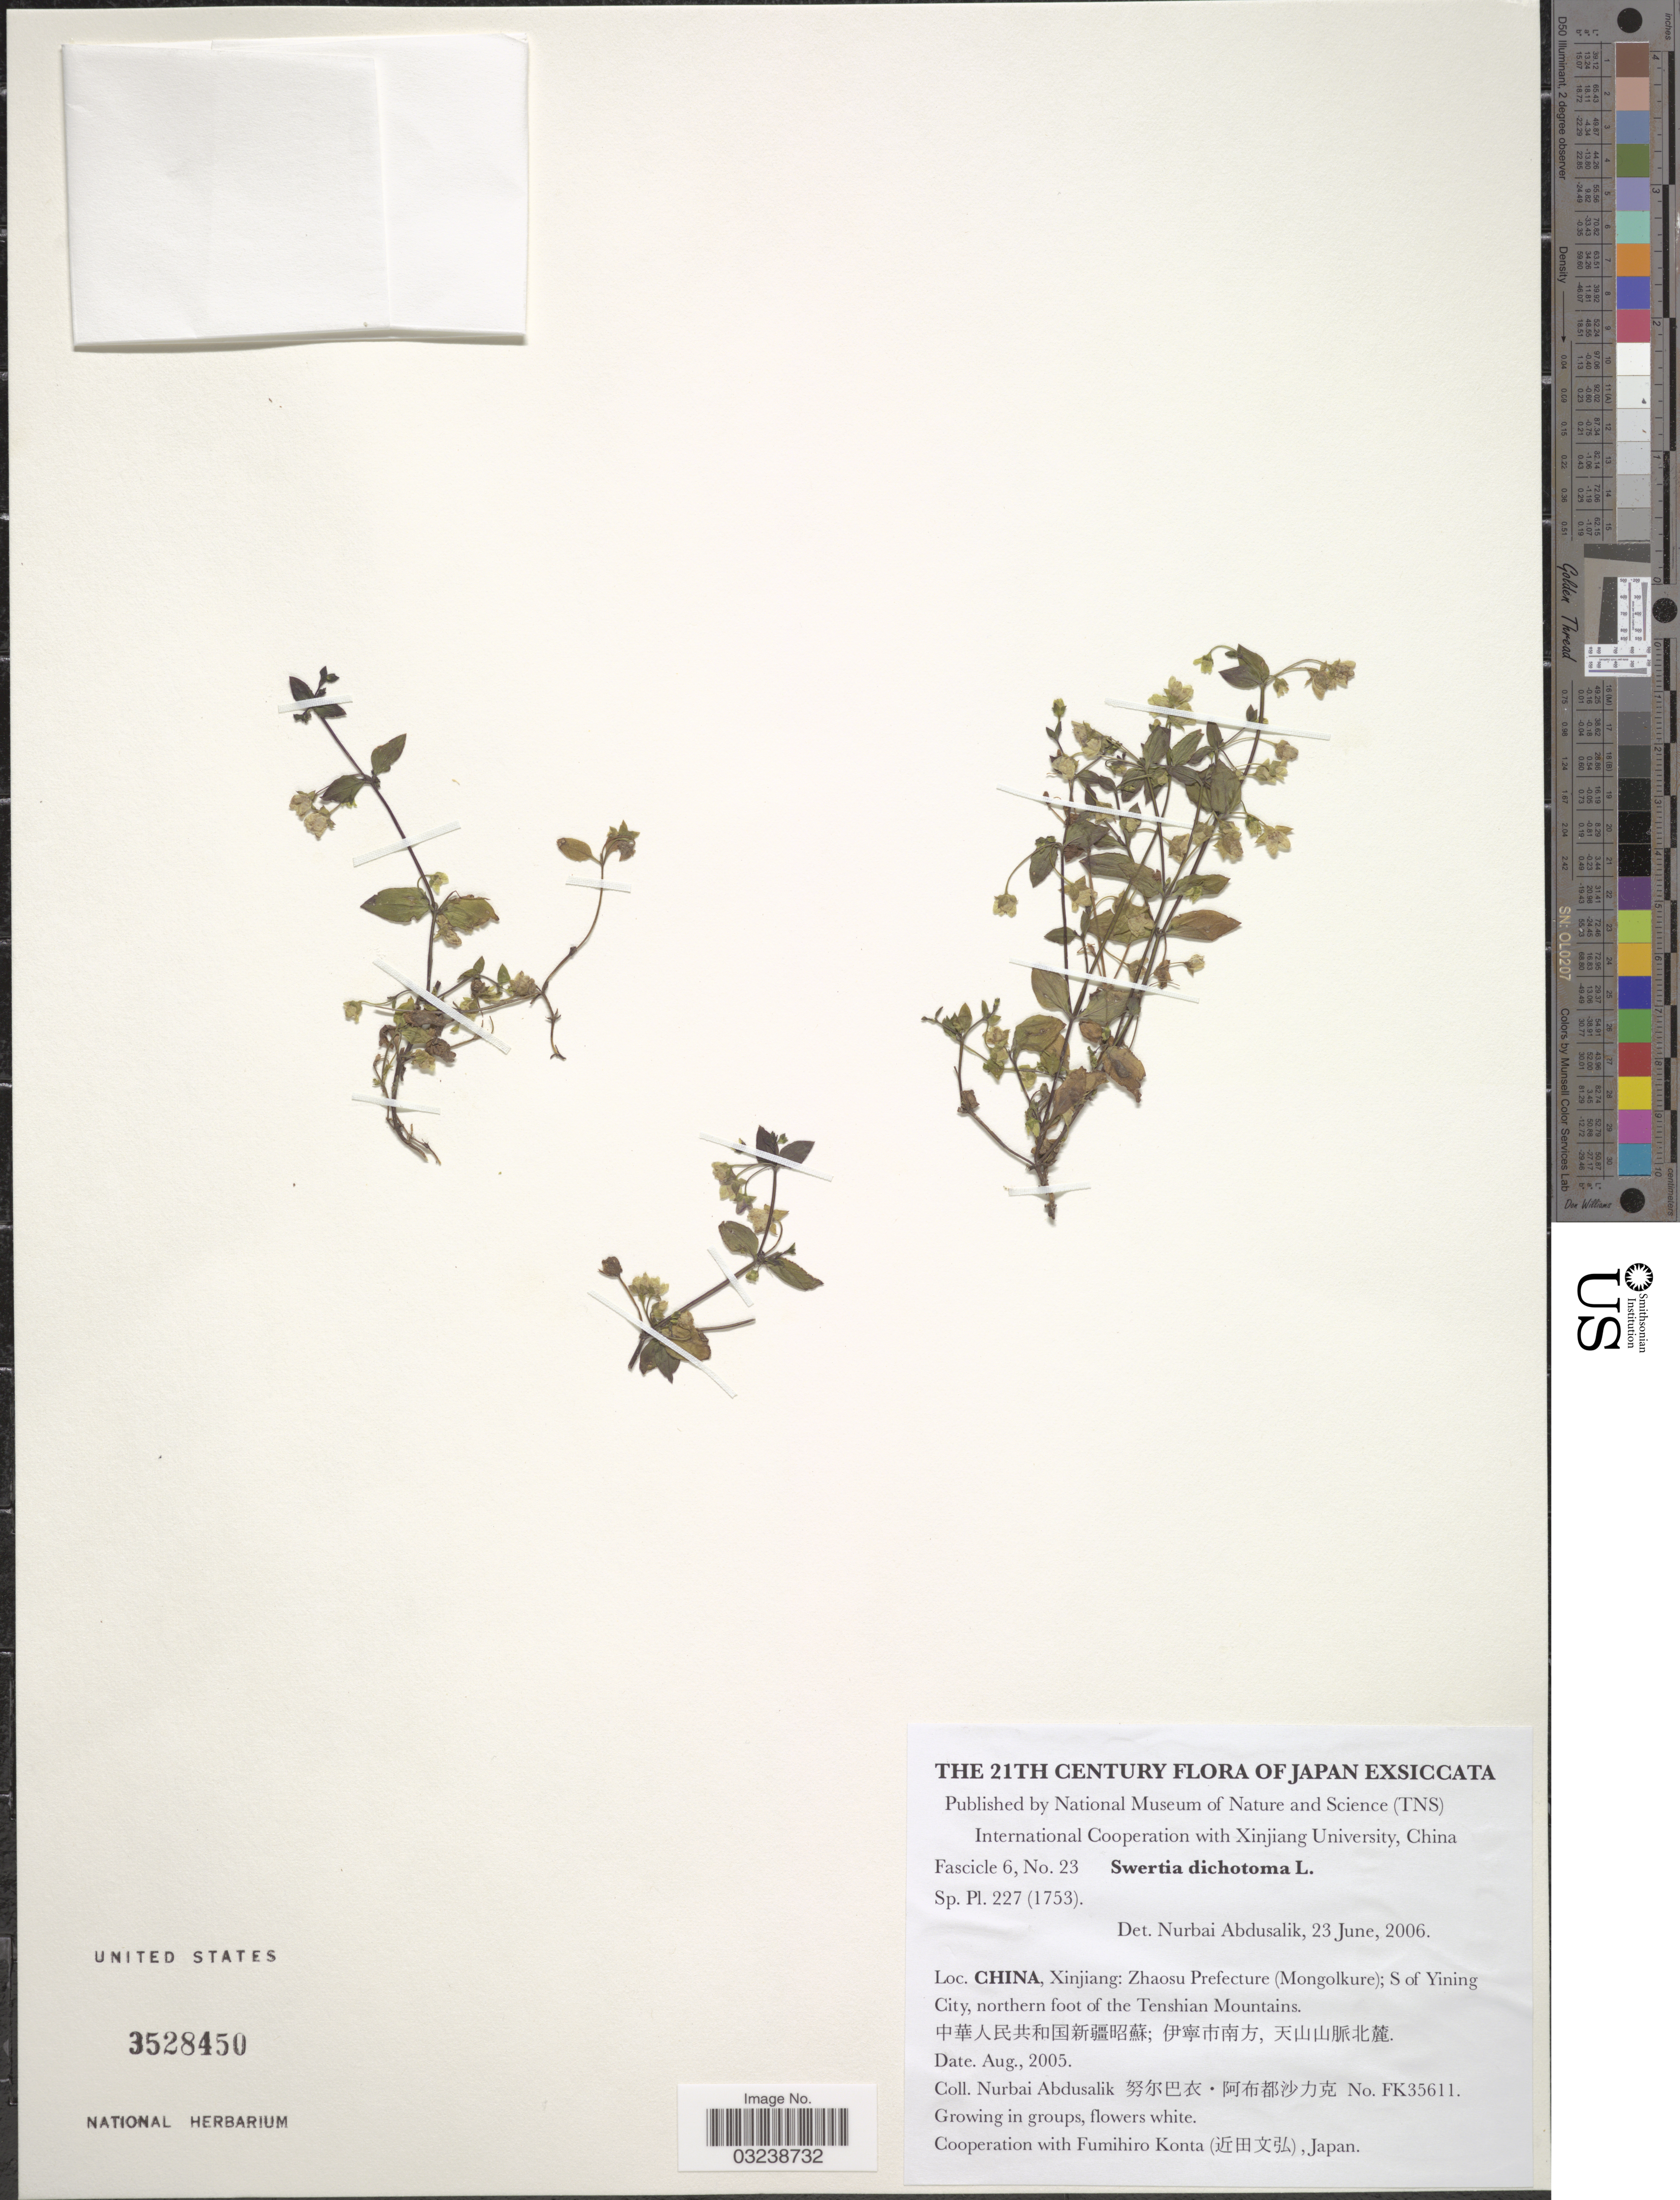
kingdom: Plantae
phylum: Tracheophyta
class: Magnoliopsida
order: Gentianales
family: Gentianaceae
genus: Swertia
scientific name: Swertia dichotoma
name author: L.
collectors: N. Abdusalik & F. Konta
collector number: FK35611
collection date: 2005-08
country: China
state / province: Xinjiang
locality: Zhaosu Prefecture (Mongolkure); S of Yining City, northern foot of the Tenshian Mountains.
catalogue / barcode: US 3528450